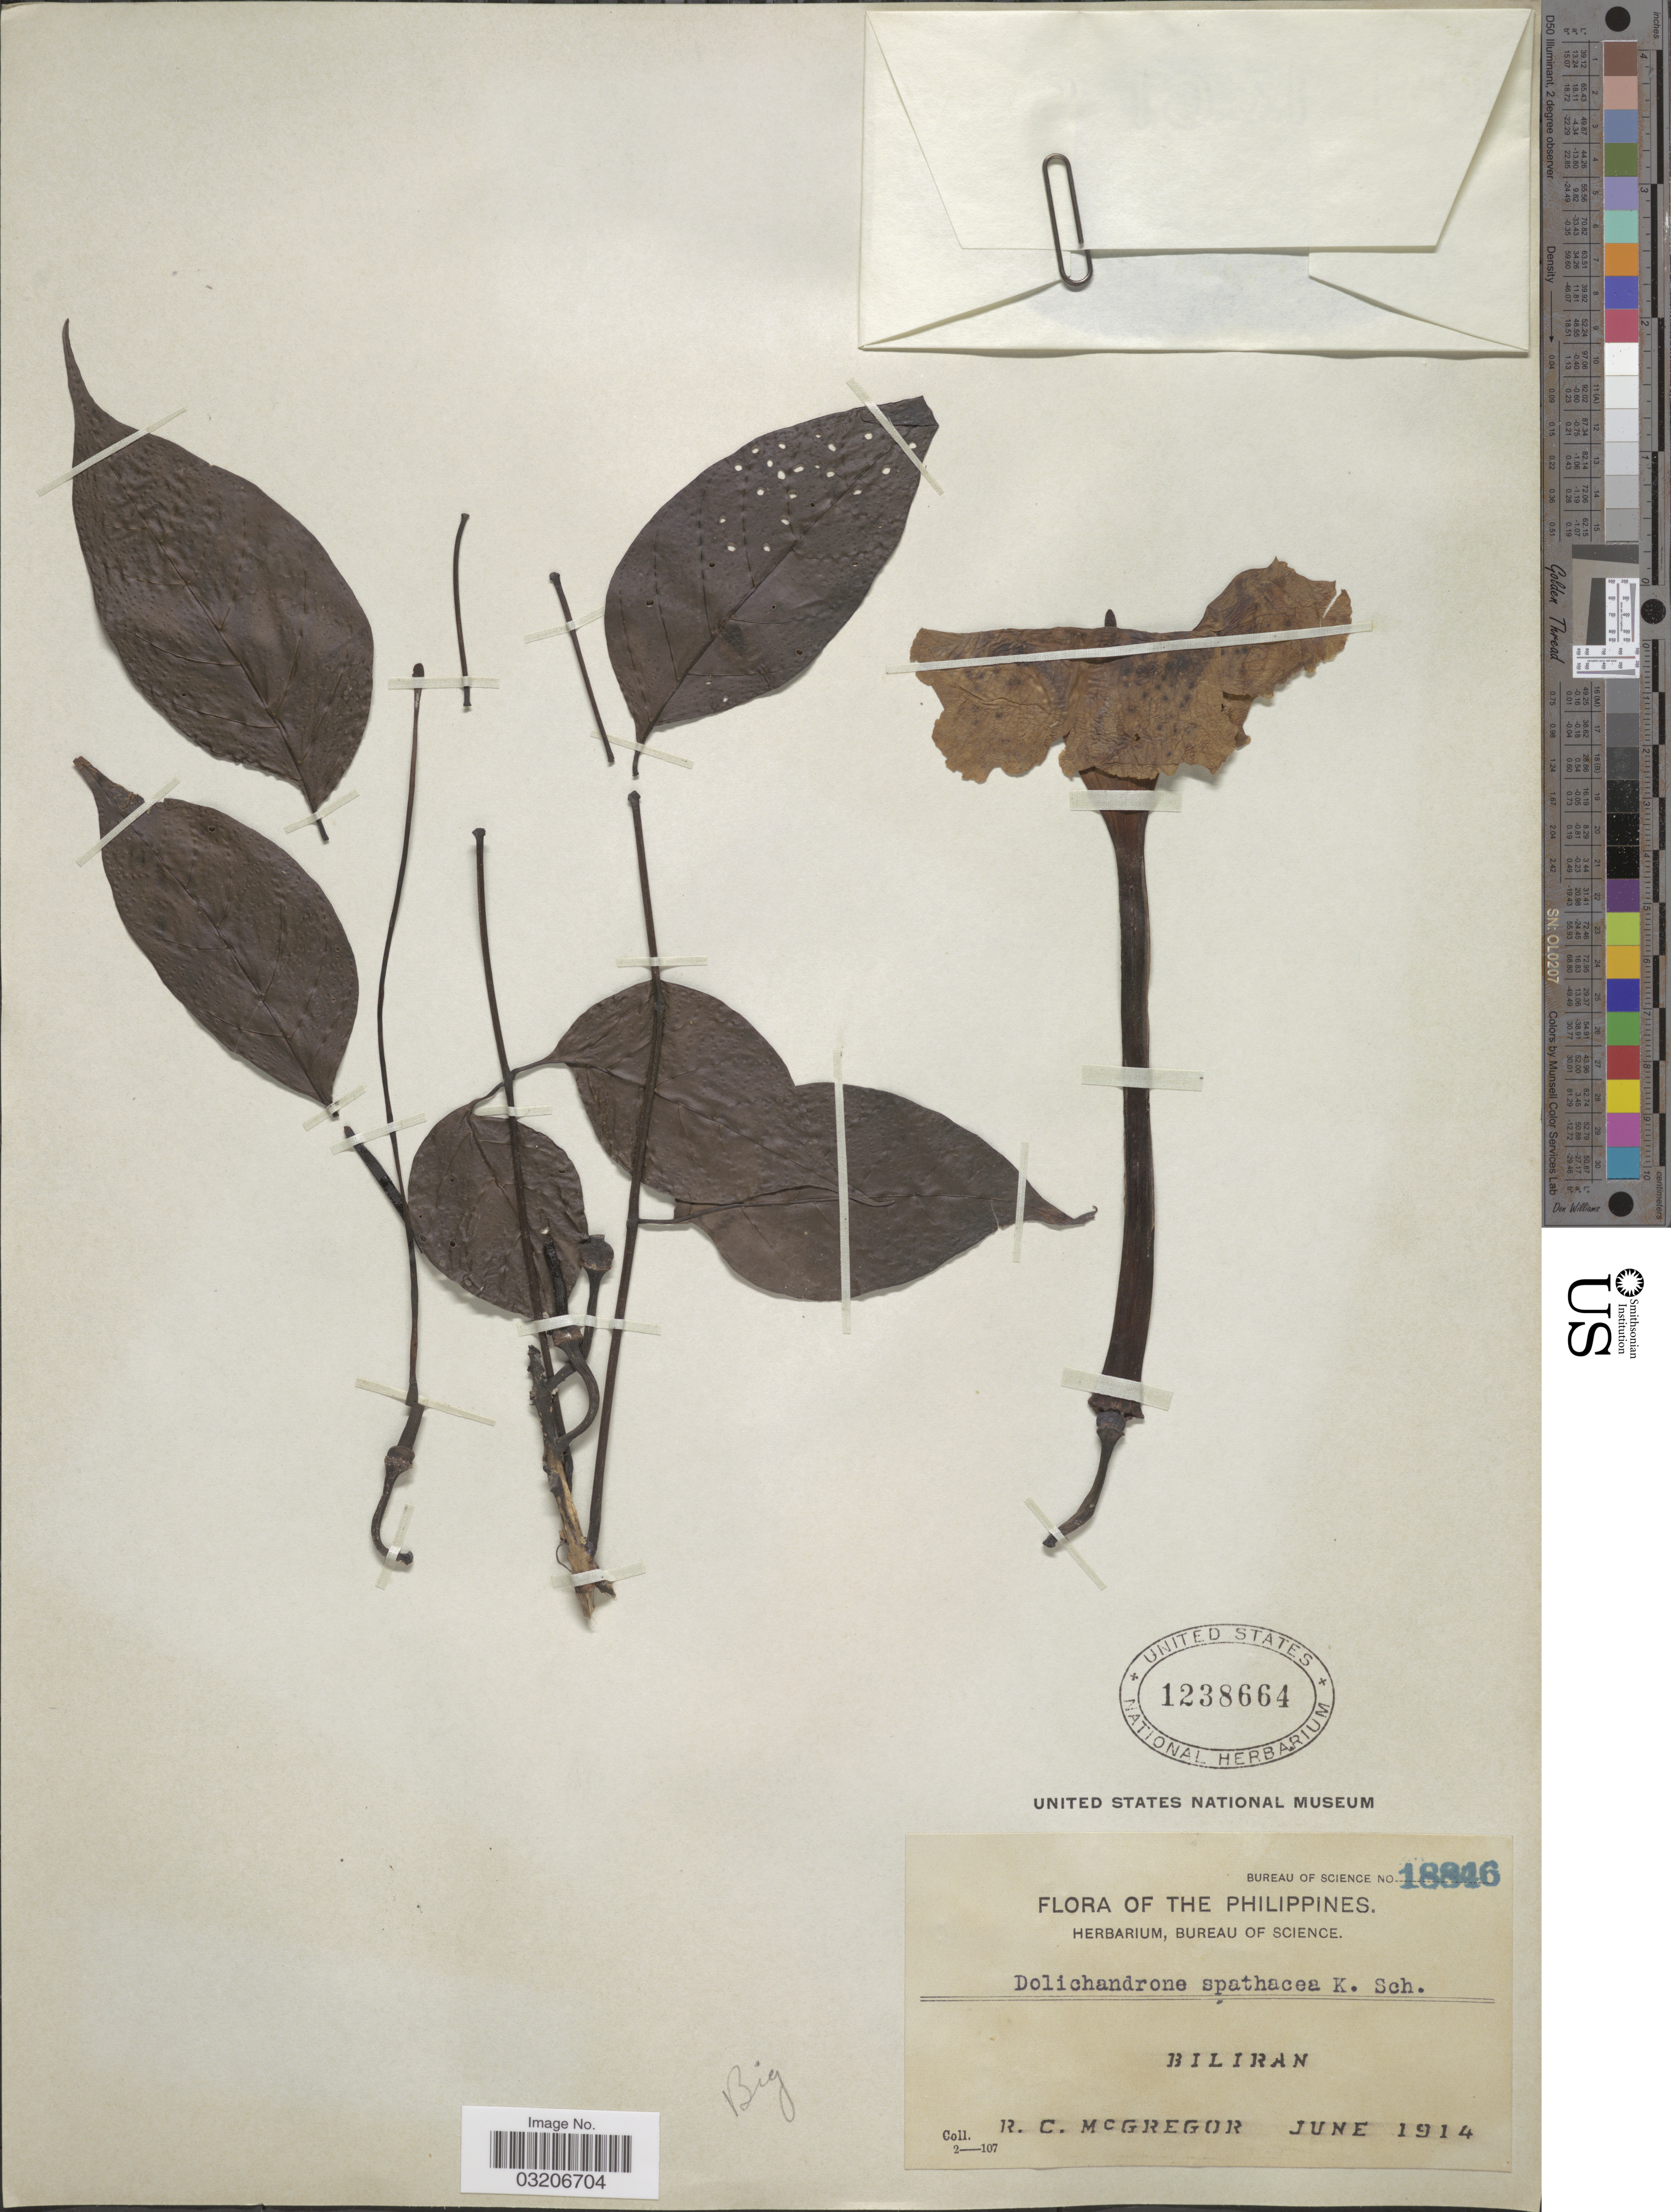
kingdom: Plantae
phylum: Tracheophyta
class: Magnoliopsida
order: Lamiales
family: Bignoniaceae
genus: Dolichandrone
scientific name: Dolichandrone spathacea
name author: (L. f.) K. Schum.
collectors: R. C. McGregor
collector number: Bureau of Science 18846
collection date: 1914-06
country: Philippines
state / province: Eastern Visayas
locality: Biliran.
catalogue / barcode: US 1238664